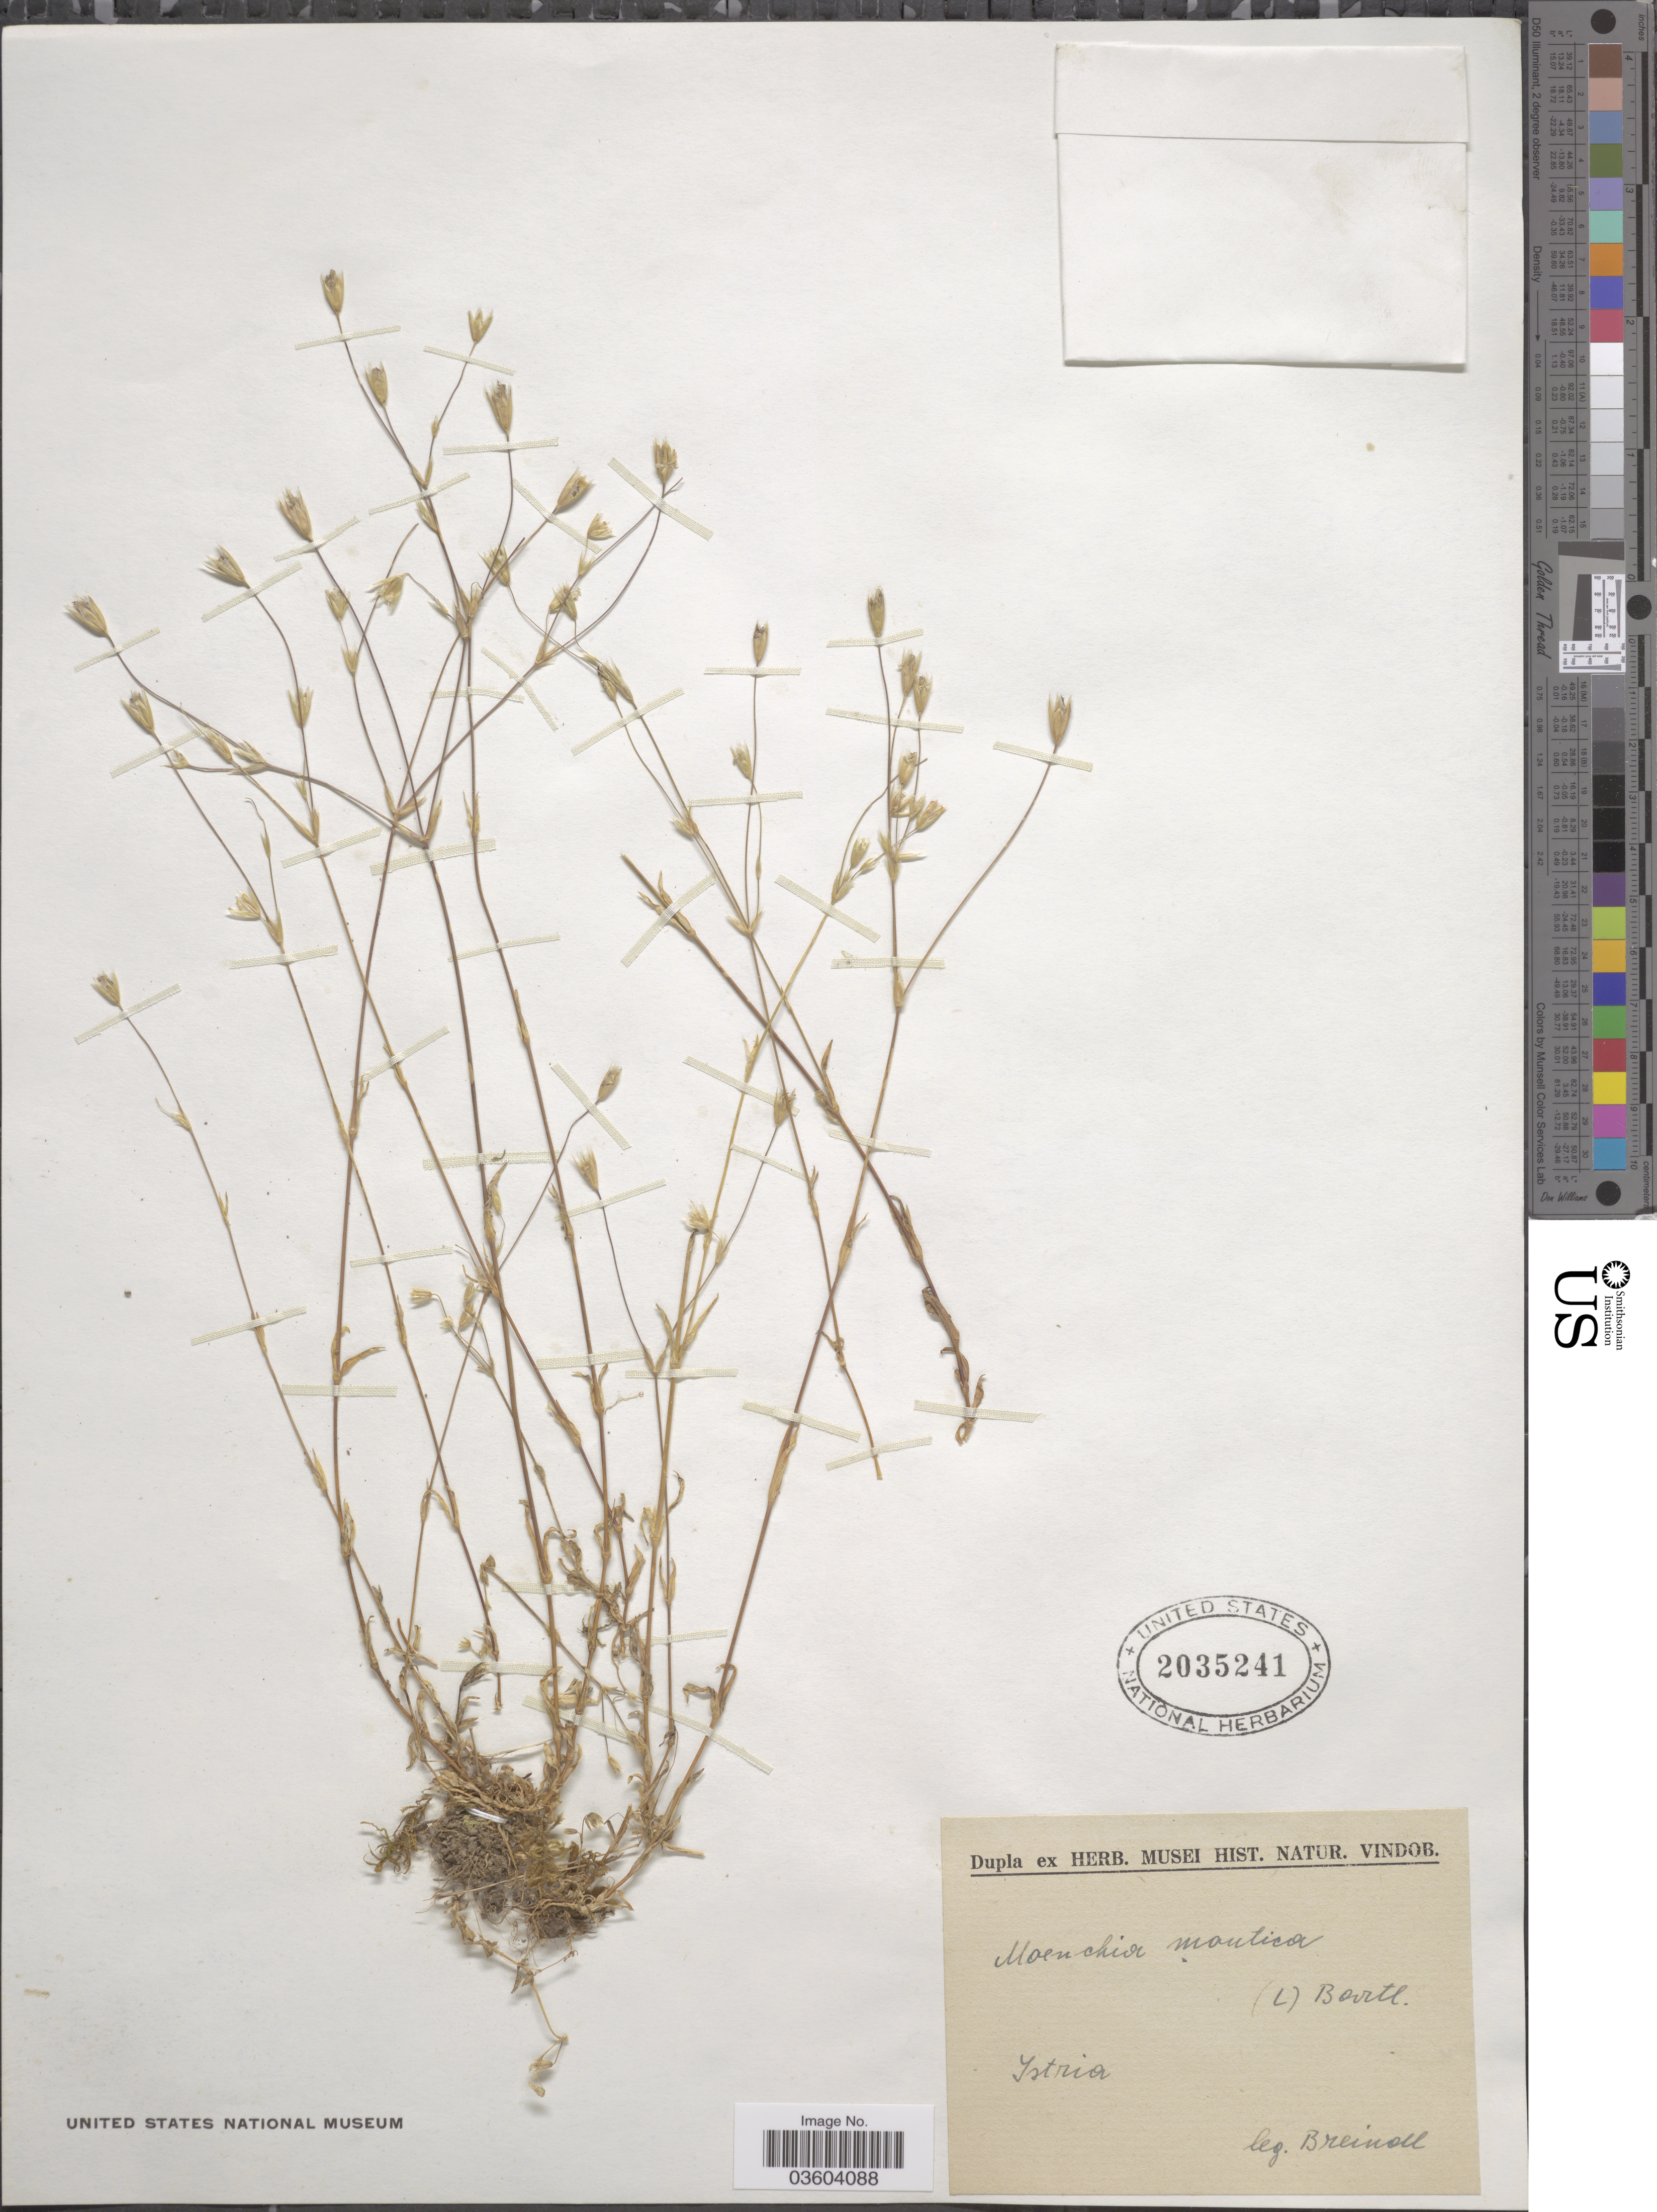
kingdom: Plantae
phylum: Tracheophyta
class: Magnoliopsida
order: Caryophyllales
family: Caryophyllaceae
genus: Moenchia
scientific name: Moenchia mantica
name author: Bartl.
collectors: Breinoll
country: Croatia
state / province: Istria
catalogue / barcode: US 2035241